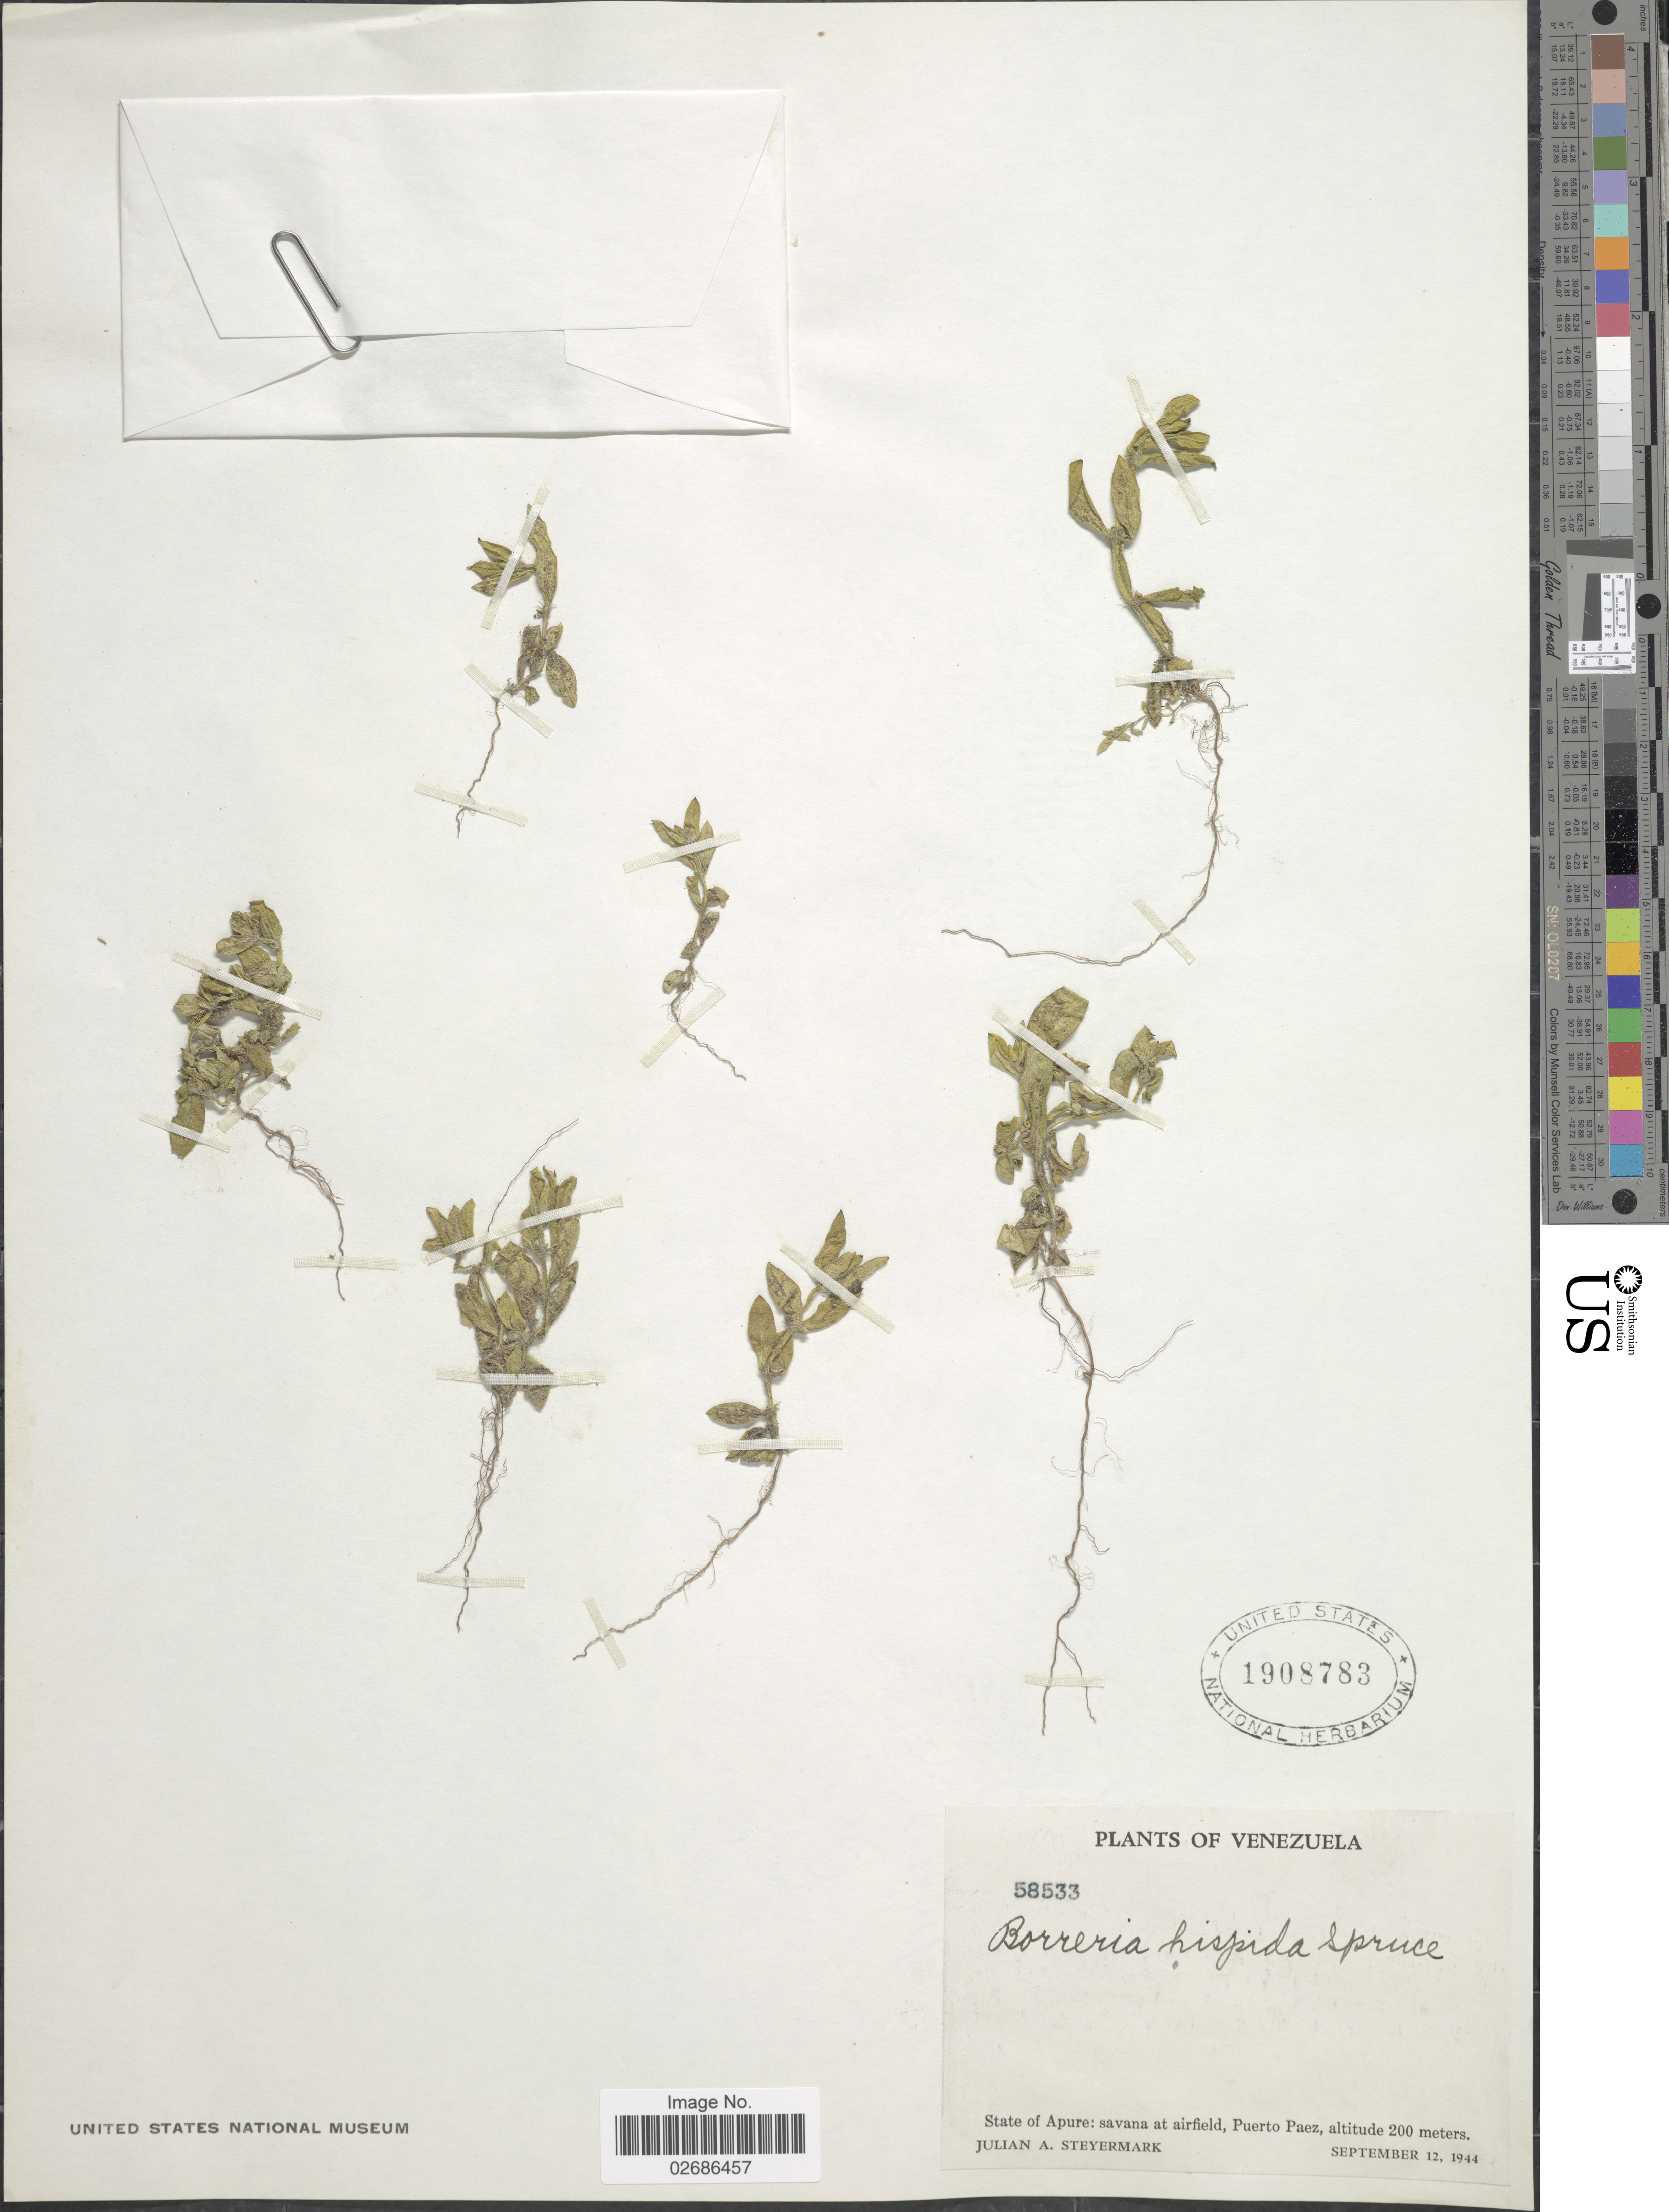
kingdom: Plantae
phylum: Tracheophyta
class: Magnoliopsida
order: Gentianales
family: Rubiaceae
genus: Borreria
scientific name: Borreria hispida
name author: (L.) K. Schum.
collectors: J. Steyermark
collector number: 58533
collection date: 1944-09-12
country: Venezuela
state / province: Apure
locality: State of Apure: savanna at airfield, Puerto Paez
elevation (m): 200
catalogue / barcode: US 1908783